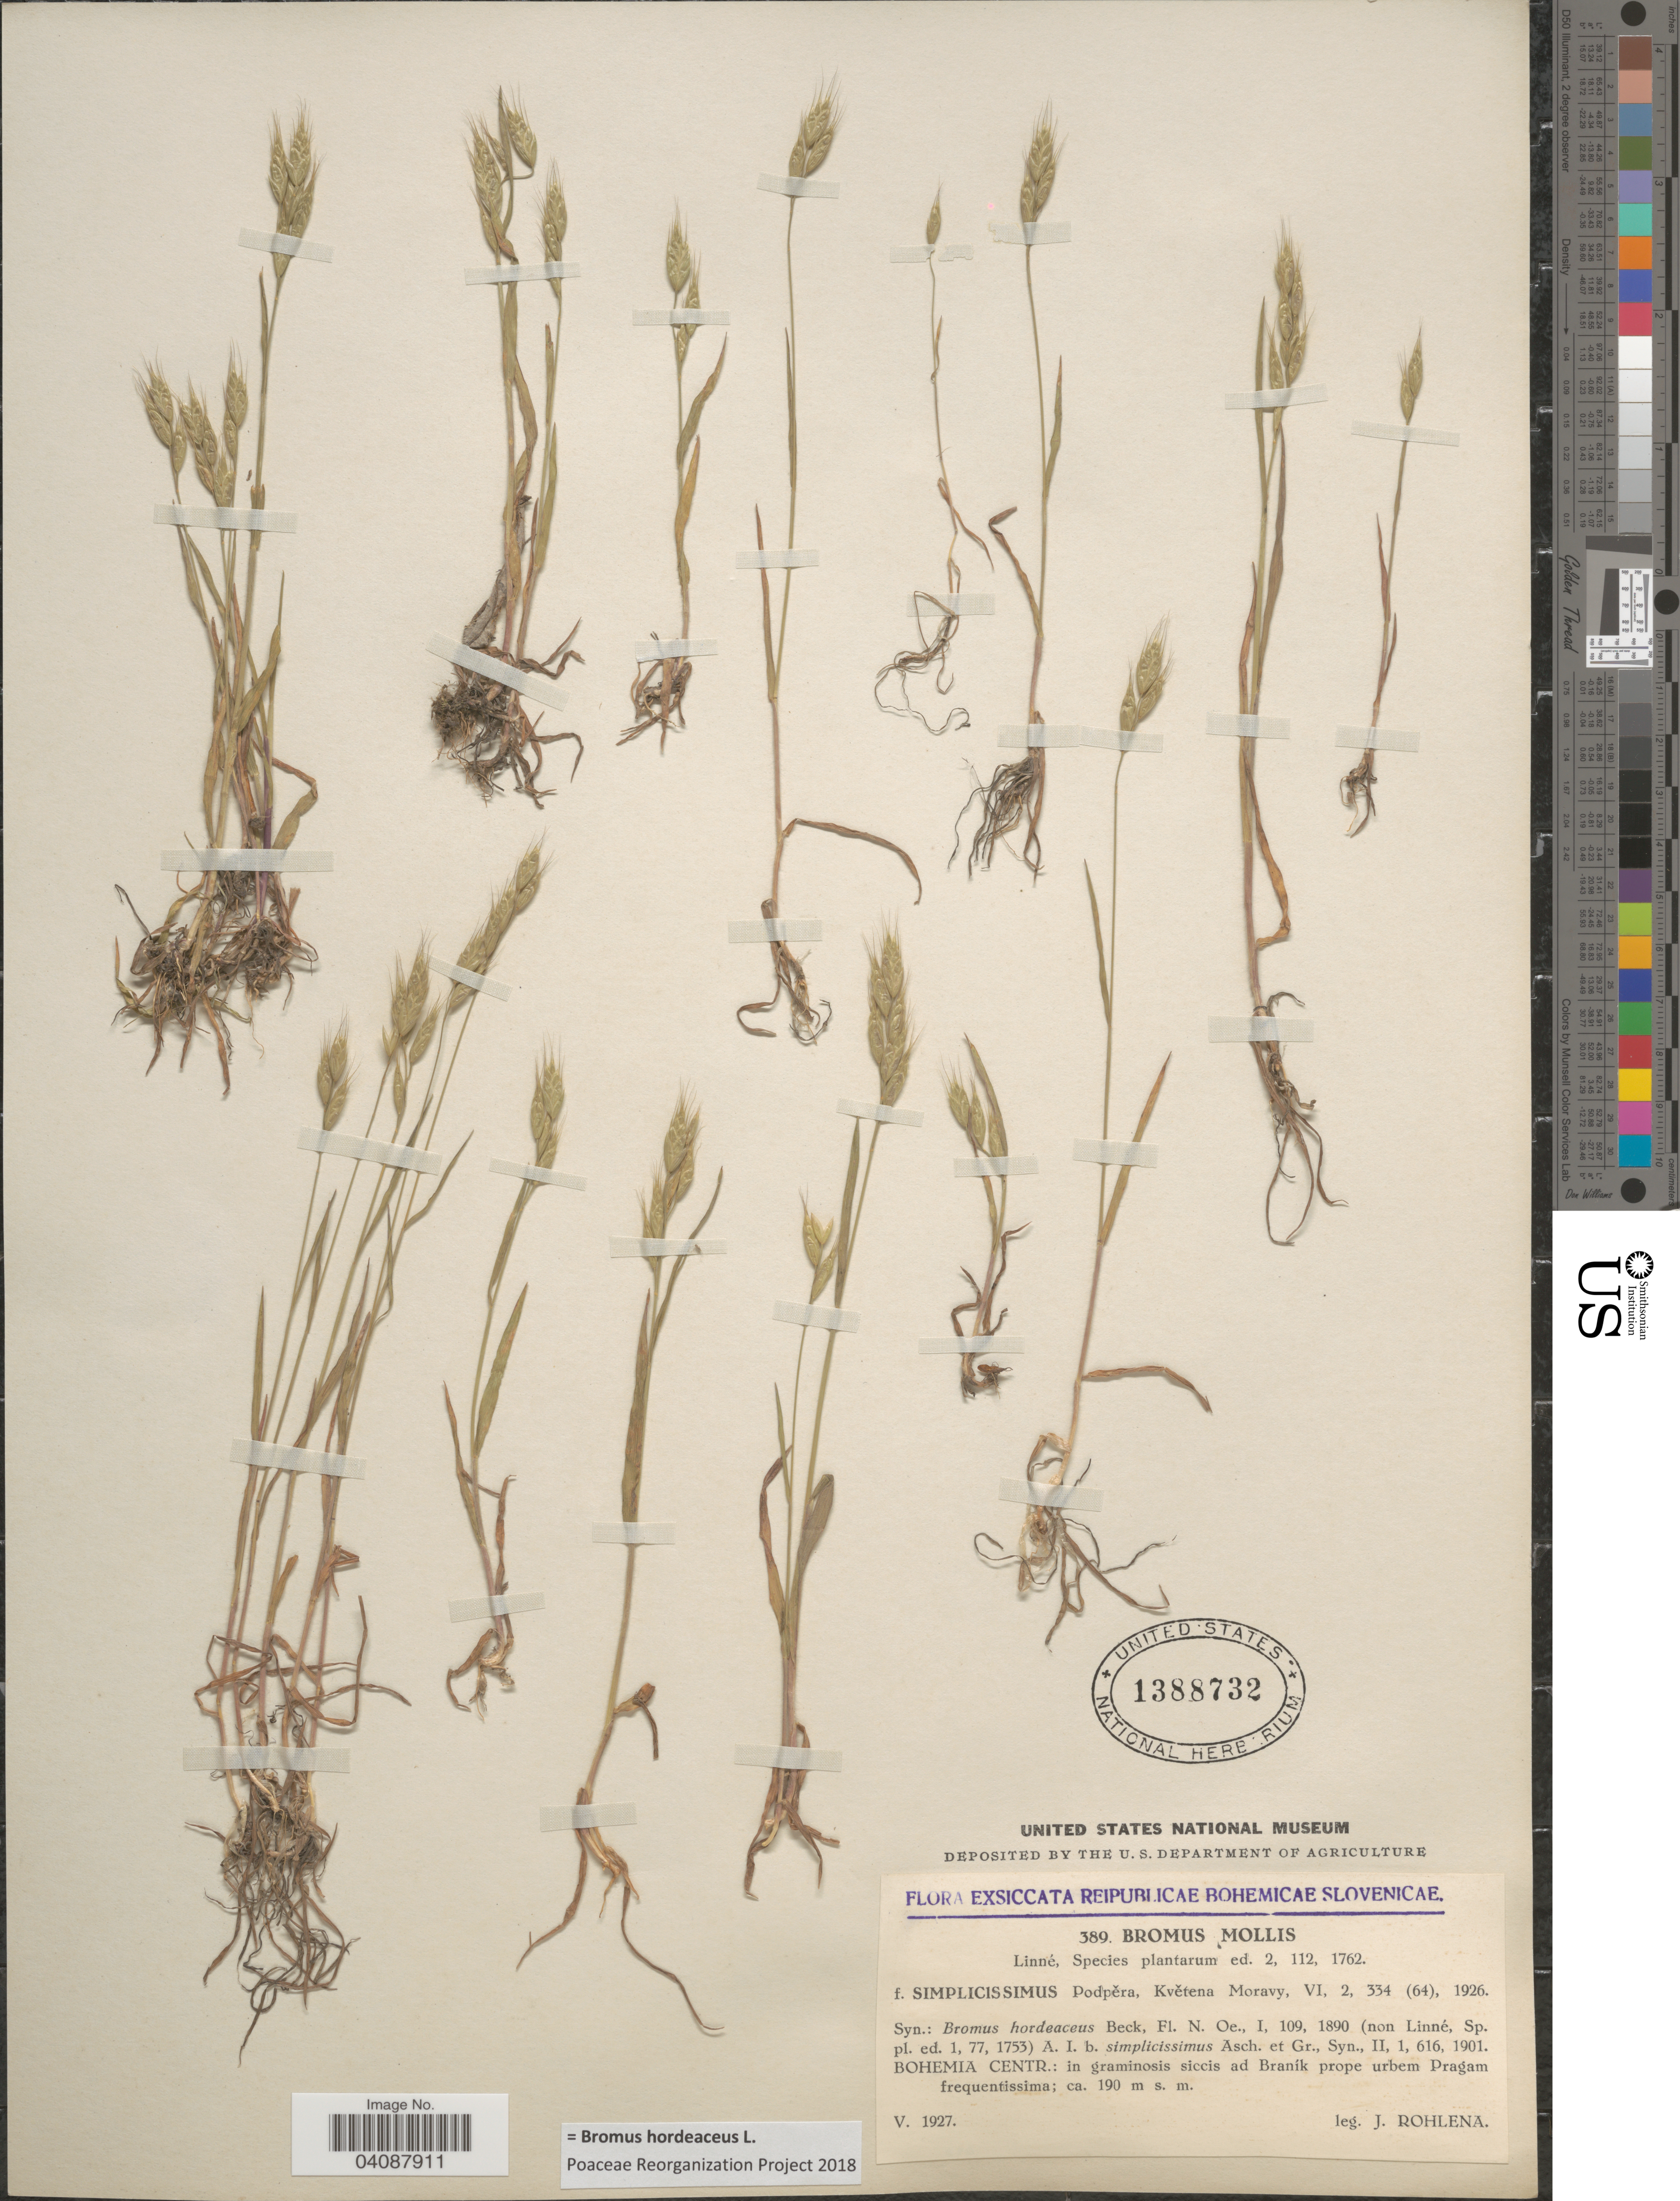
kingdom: Plantae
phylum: Tracheophyta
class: Liliopsida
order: Poales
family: Poaceae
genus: Bromus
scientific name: Bromus hordeaceus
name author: L.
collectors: J. Rohlena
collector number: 389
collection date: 1927-05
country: Czechia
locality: Bohemia Centr.: in graminosis siccis ad Braník prope urbem Pragam frequentissima.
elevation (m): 190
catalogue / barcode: US 1388732